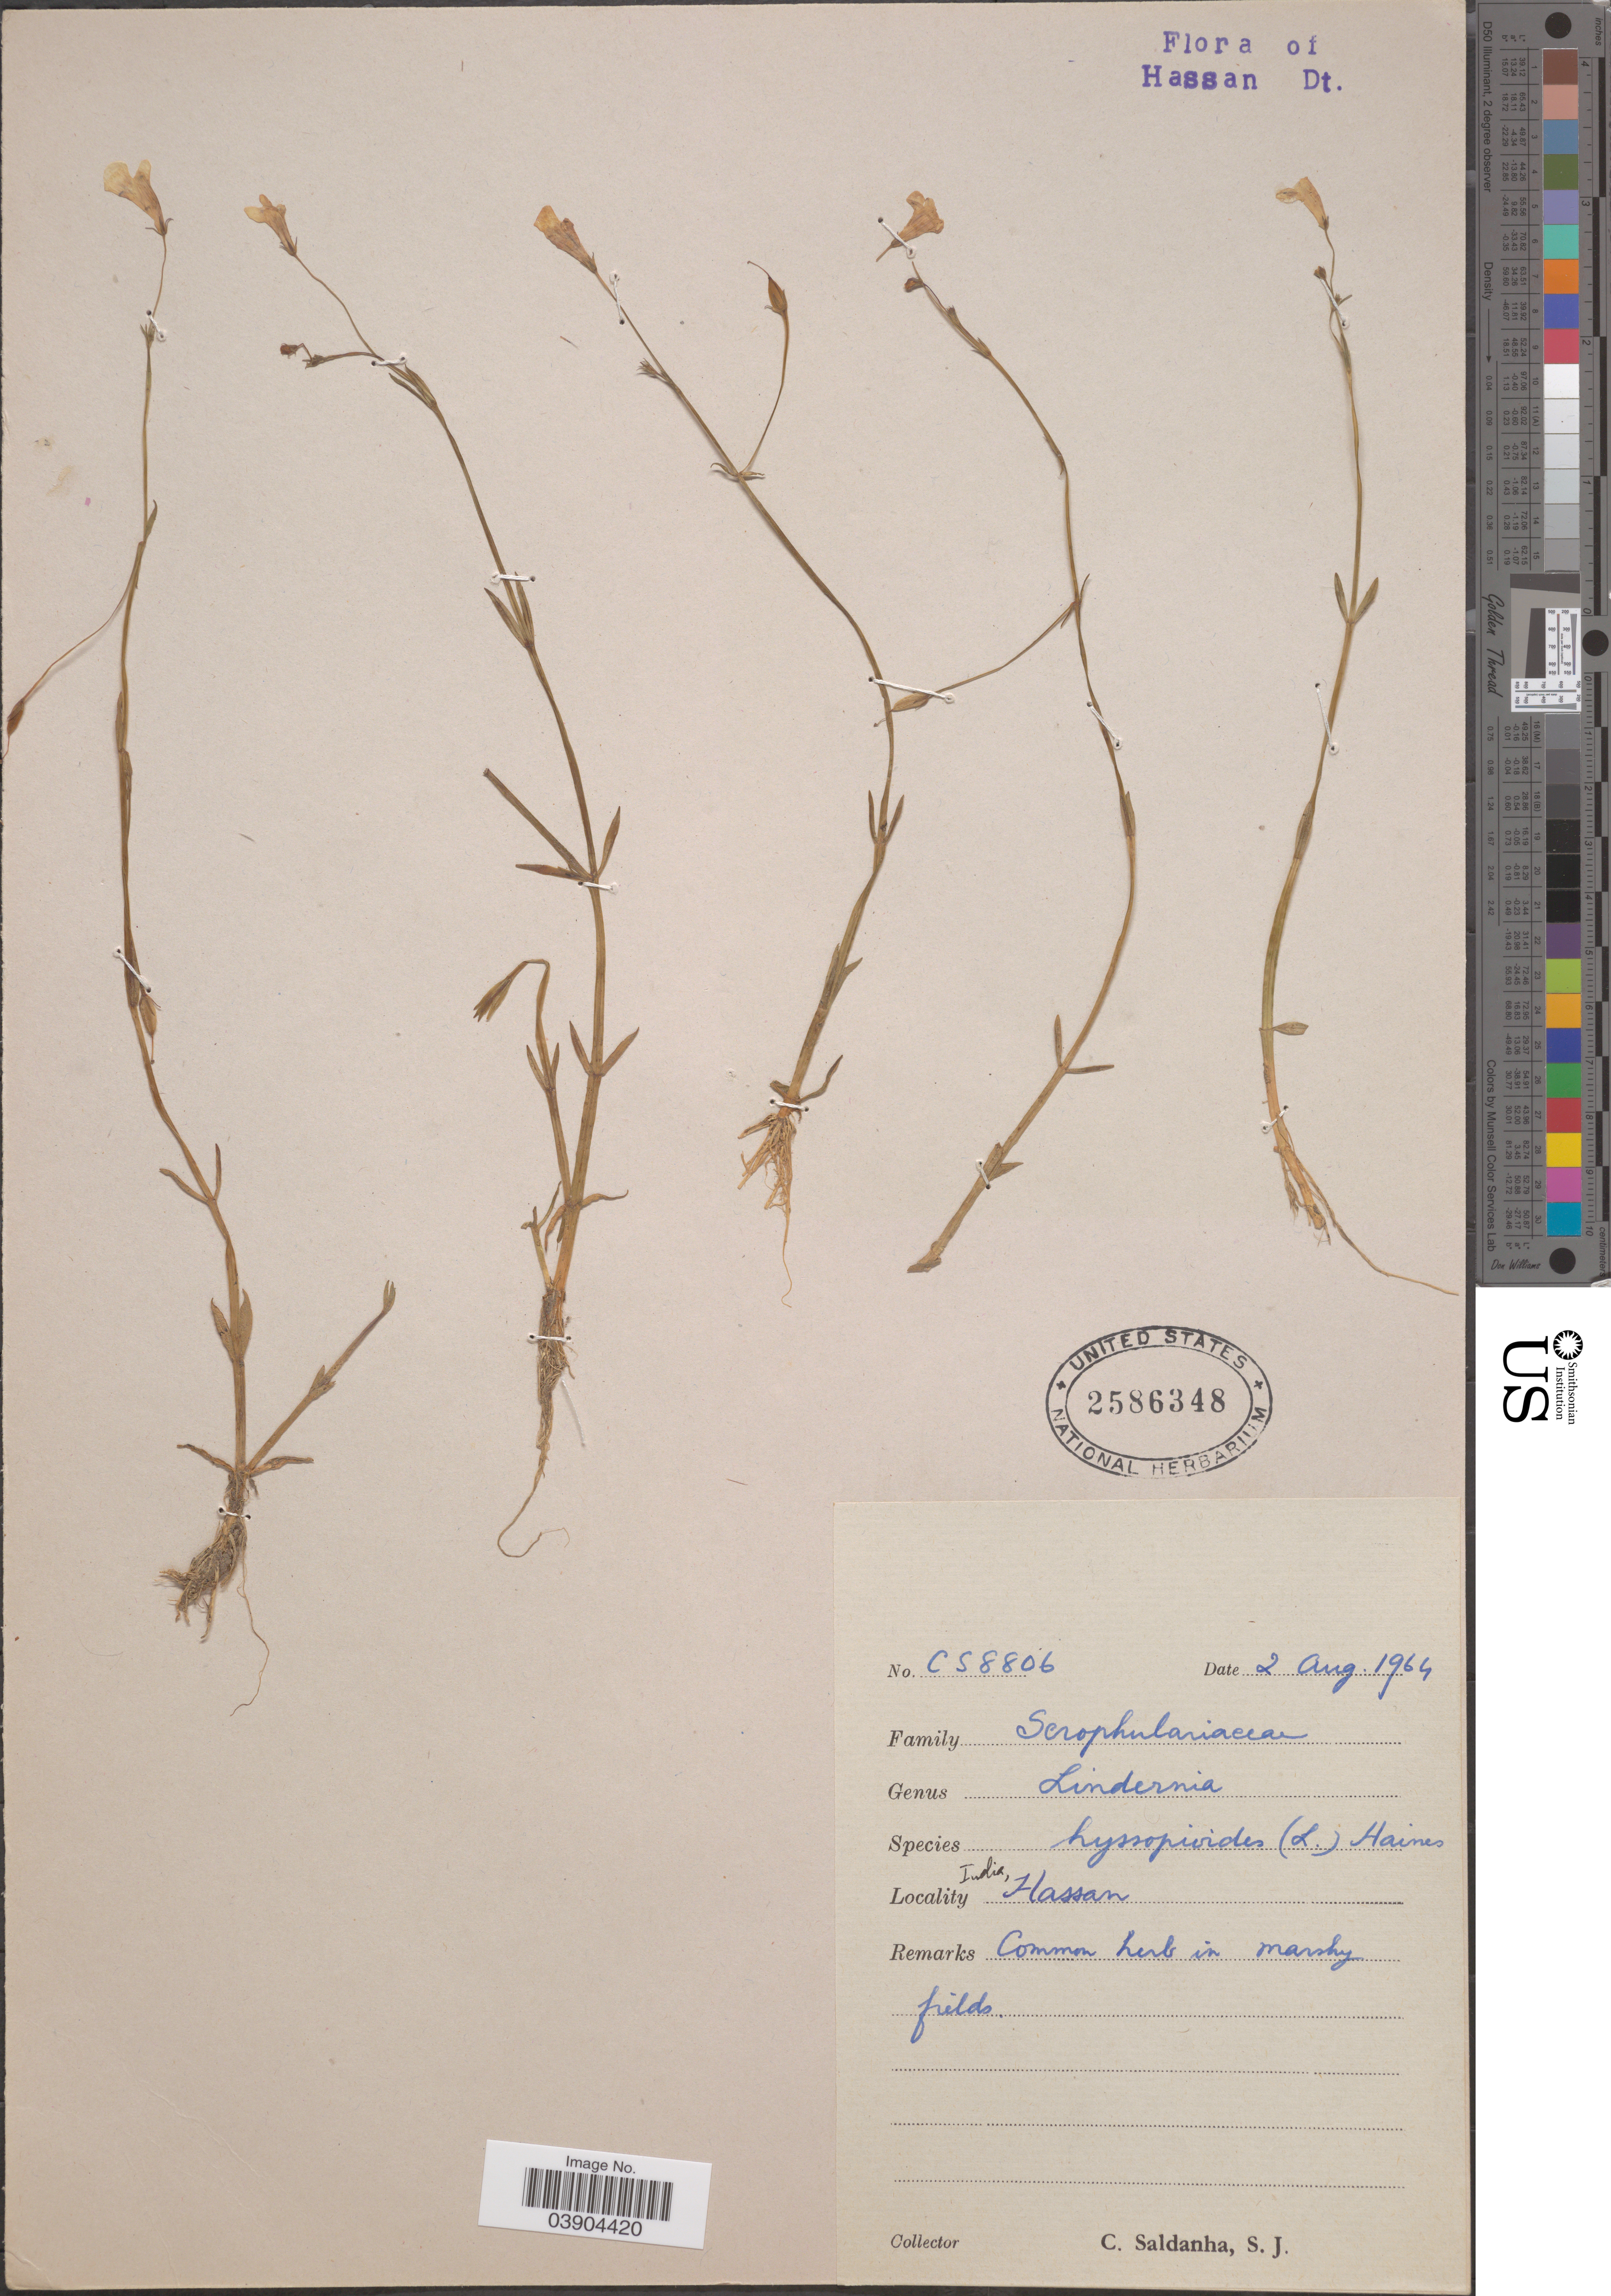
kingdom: Plantae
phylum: Tracheophyta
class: Magnoliopsida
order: Lamiales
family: Linderniaceae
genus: Lindernia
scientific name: Lindernia hyssopioides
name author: (L.) Haines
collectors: C. Saldanha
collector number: C58806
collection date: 1964-08-02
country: India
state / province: Karnataka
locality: Hassan.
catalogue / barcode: US 2586348